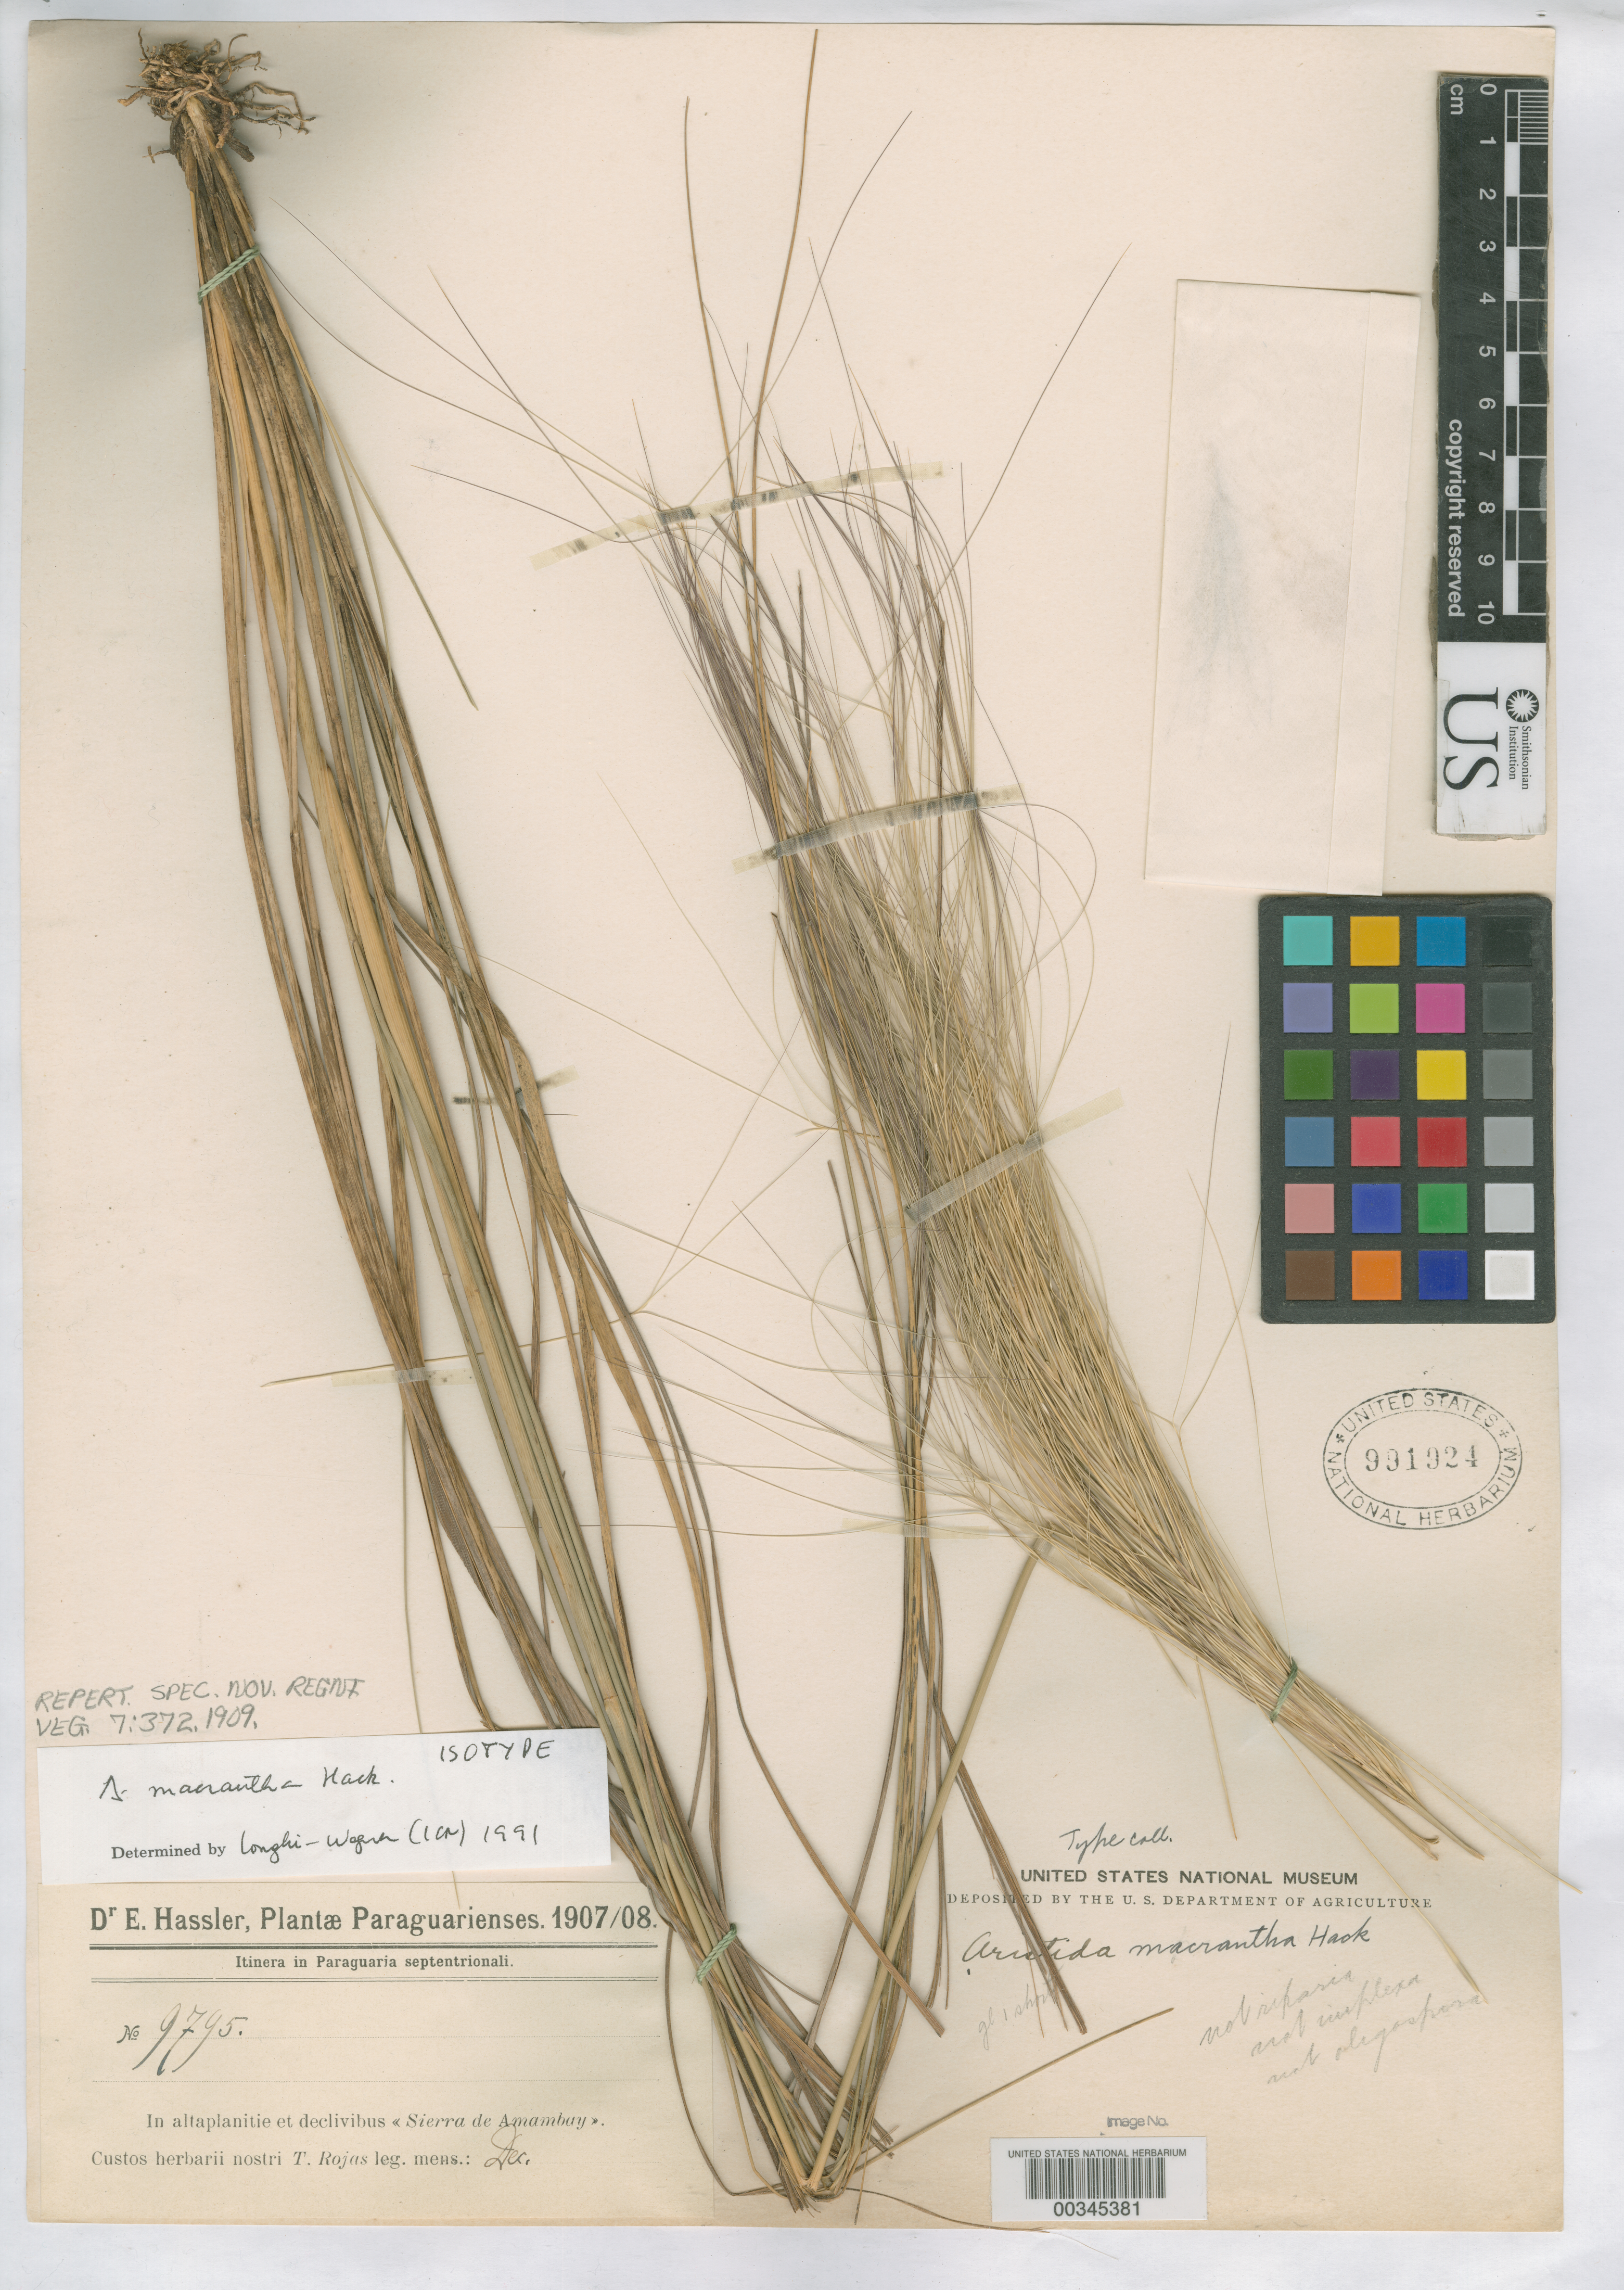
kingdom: Plantae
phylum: Tracheophyta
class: Liliopsida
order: Poales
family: Poaceae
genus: Aristida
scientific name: Aristida macrantha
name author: Hack.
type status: Isotype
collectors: T. Rojas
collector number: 9795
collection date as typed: Dec 1907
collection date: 1907-12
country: Paraguay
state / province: Amambay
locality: Sierra de Amambay.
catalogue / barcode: US 991924